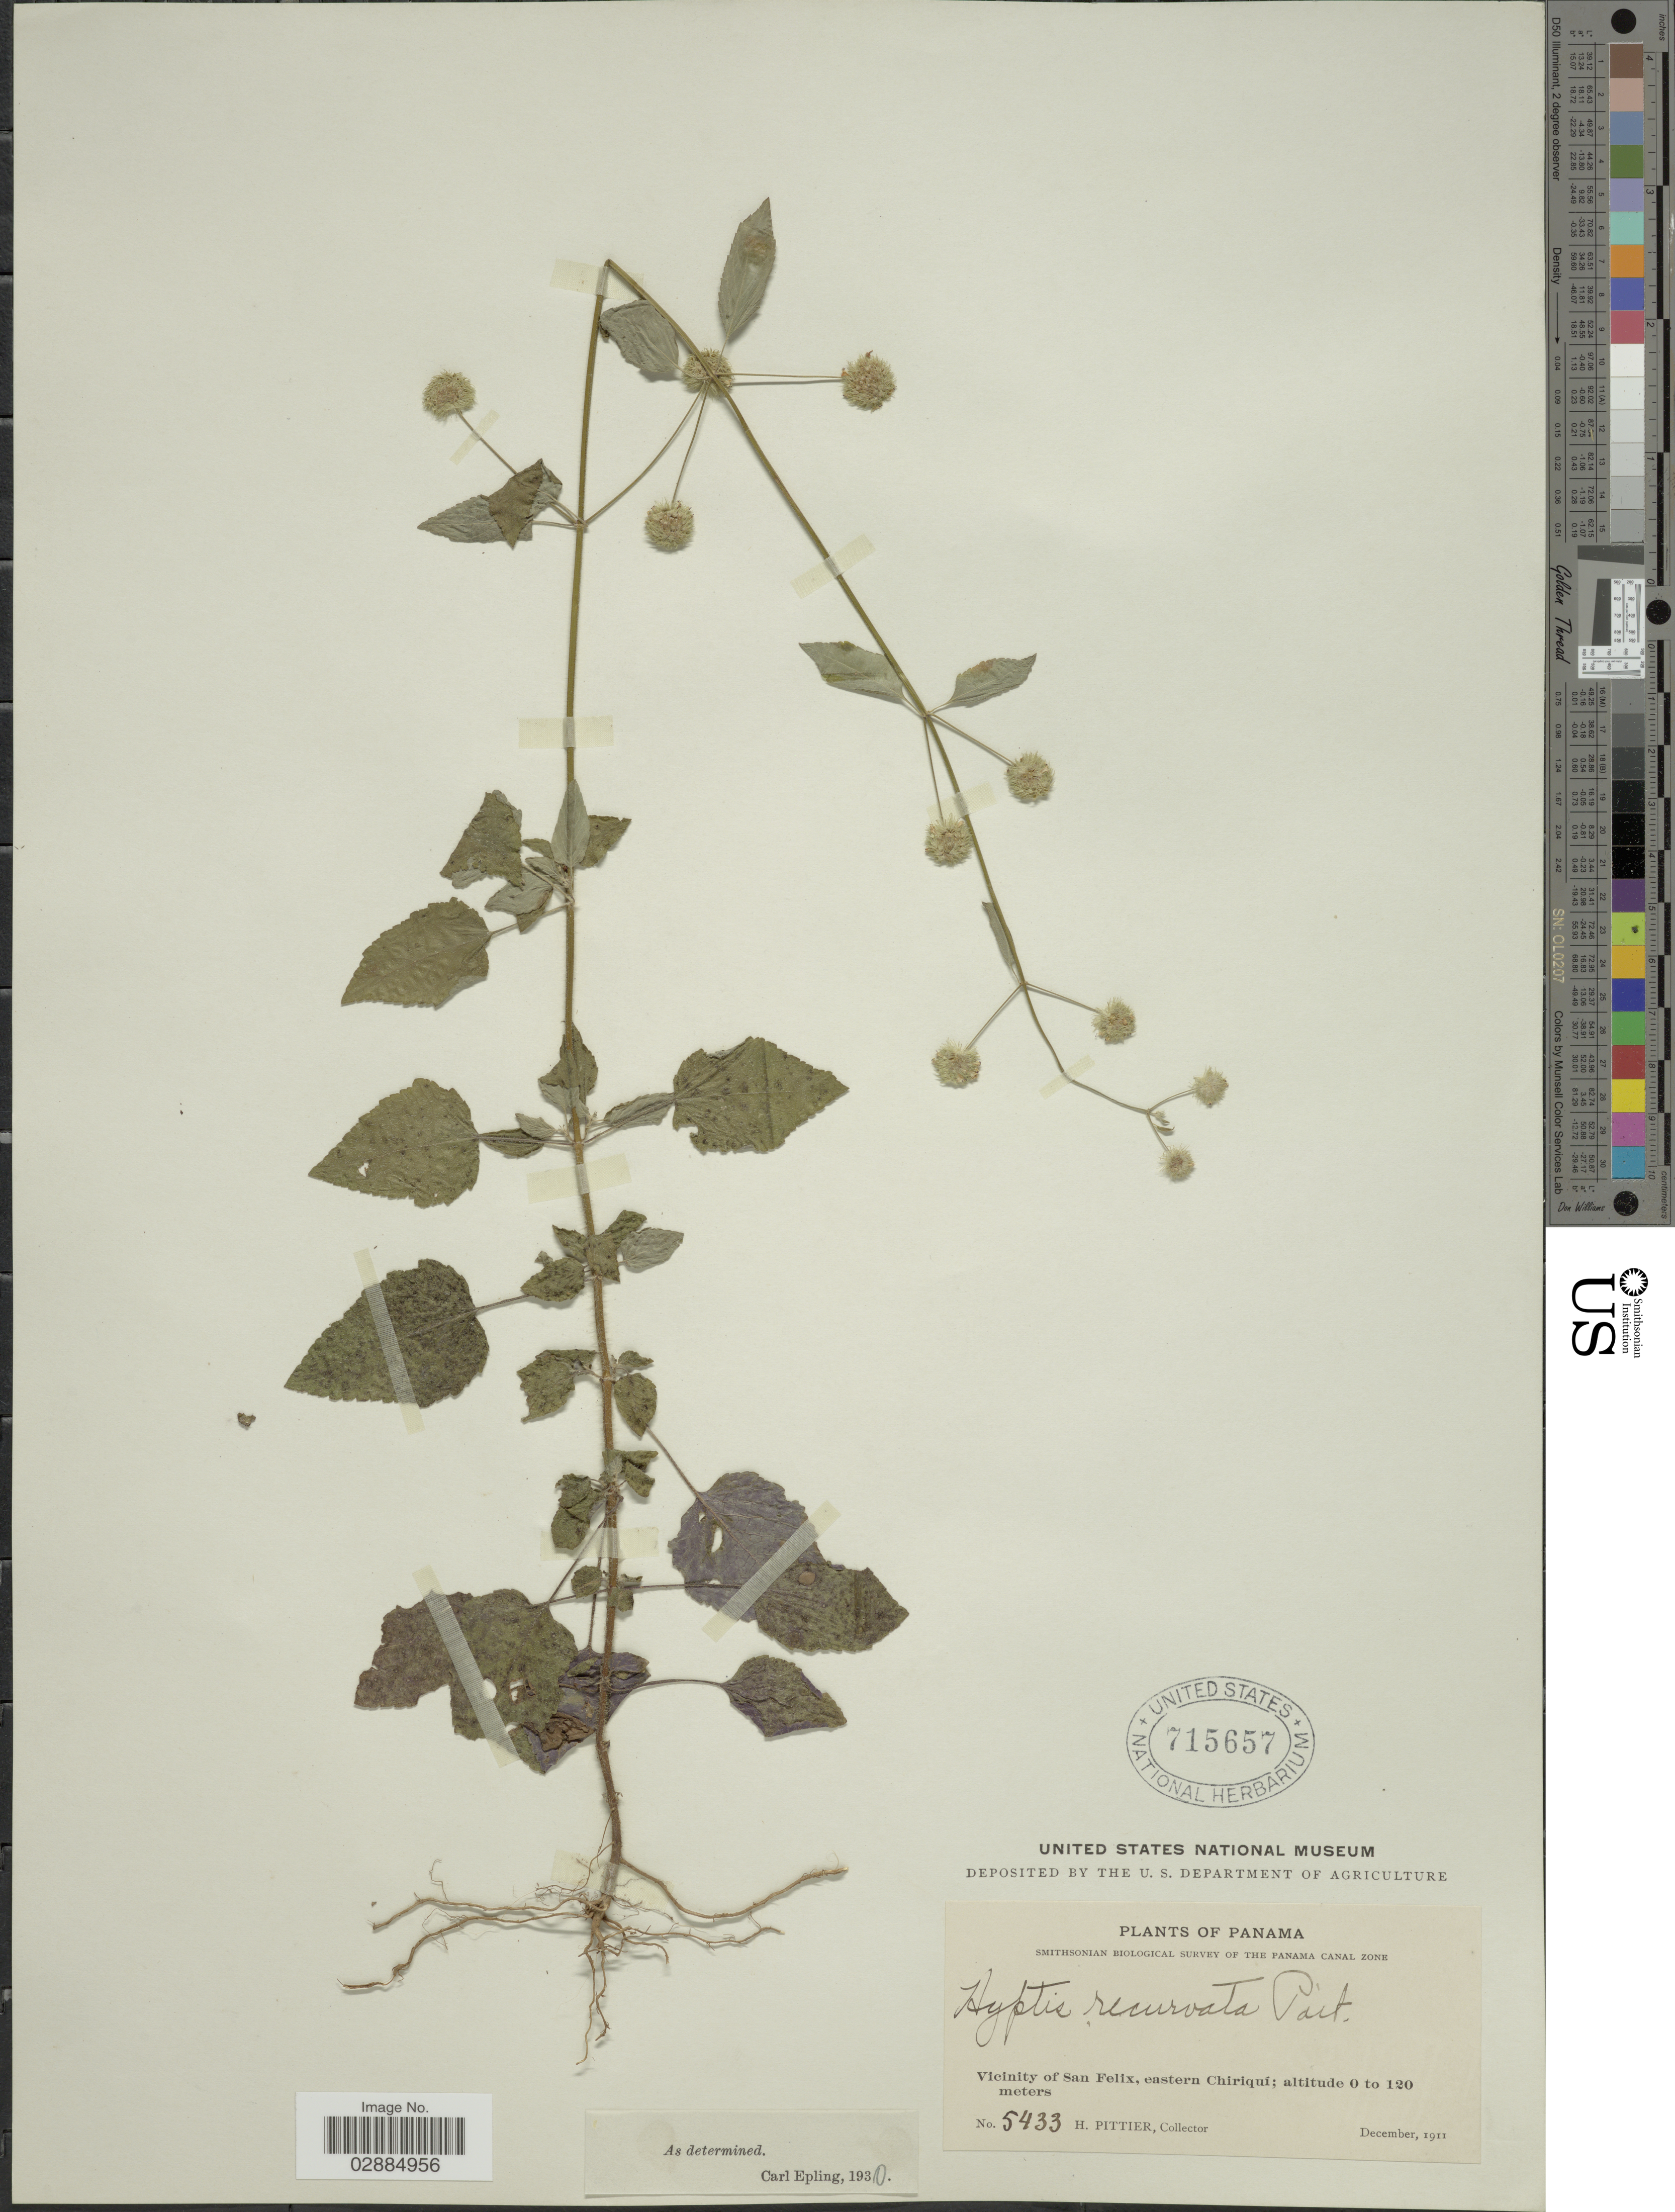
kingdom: Plantae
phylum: Tracheophyta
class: Magnoliopsida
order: Lamiales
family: Lamiaceae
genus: Hyptis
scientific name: Hyptis recurvata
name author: Poit.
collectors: H. F. Pittier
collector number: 5433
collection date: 1911-12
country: Panama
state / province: Chiriqui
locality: Vicinity of San Felix, eastern Chiriqui.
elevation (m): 0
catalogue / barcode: US 715657